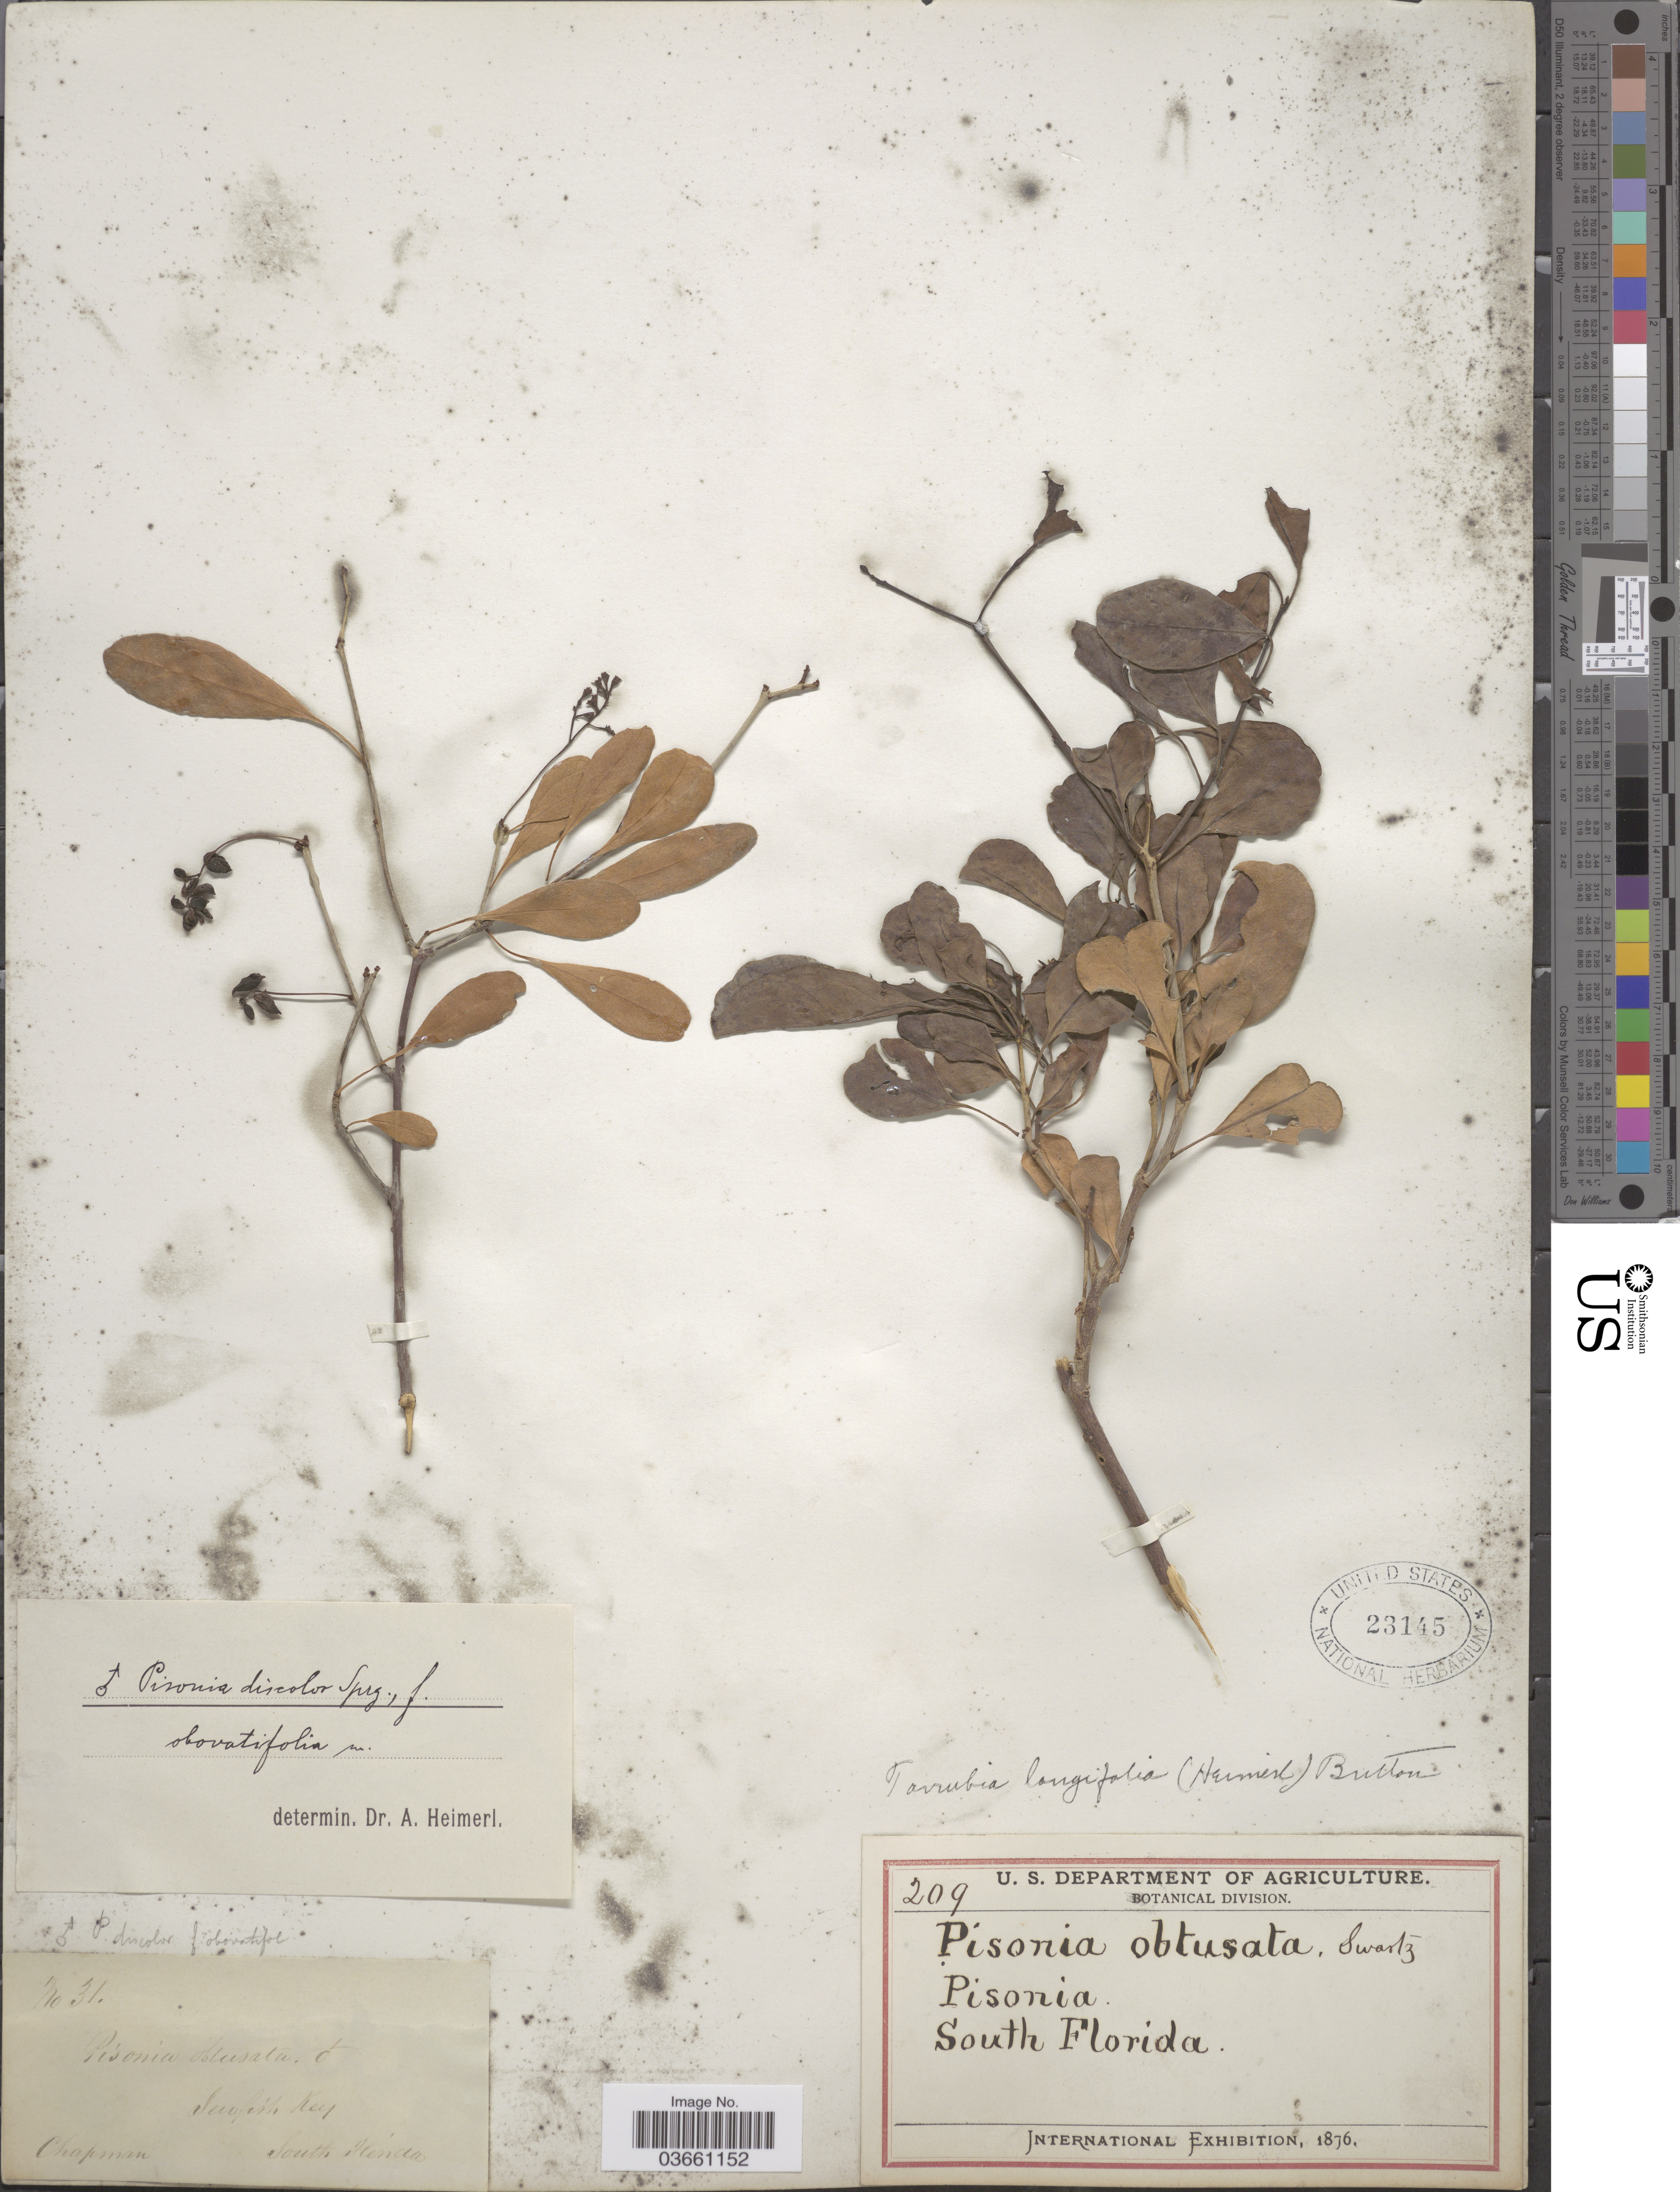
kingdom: Plantae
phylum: Tracheophyta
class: Magnoliopsida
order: Caryophyllales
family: Nyctaginaceae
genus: Guapira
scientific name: Guapira discolor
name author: (Spreng.) Little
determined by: Strong, Mark T., (BOT), Smithsonian Institution - National Museum of Natural History (UNITED STATES)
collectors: A. Chapman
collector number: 36/209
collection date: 1876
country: United States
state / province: Florida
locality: Jewfish Key. South Florida.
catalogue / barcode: US 23145